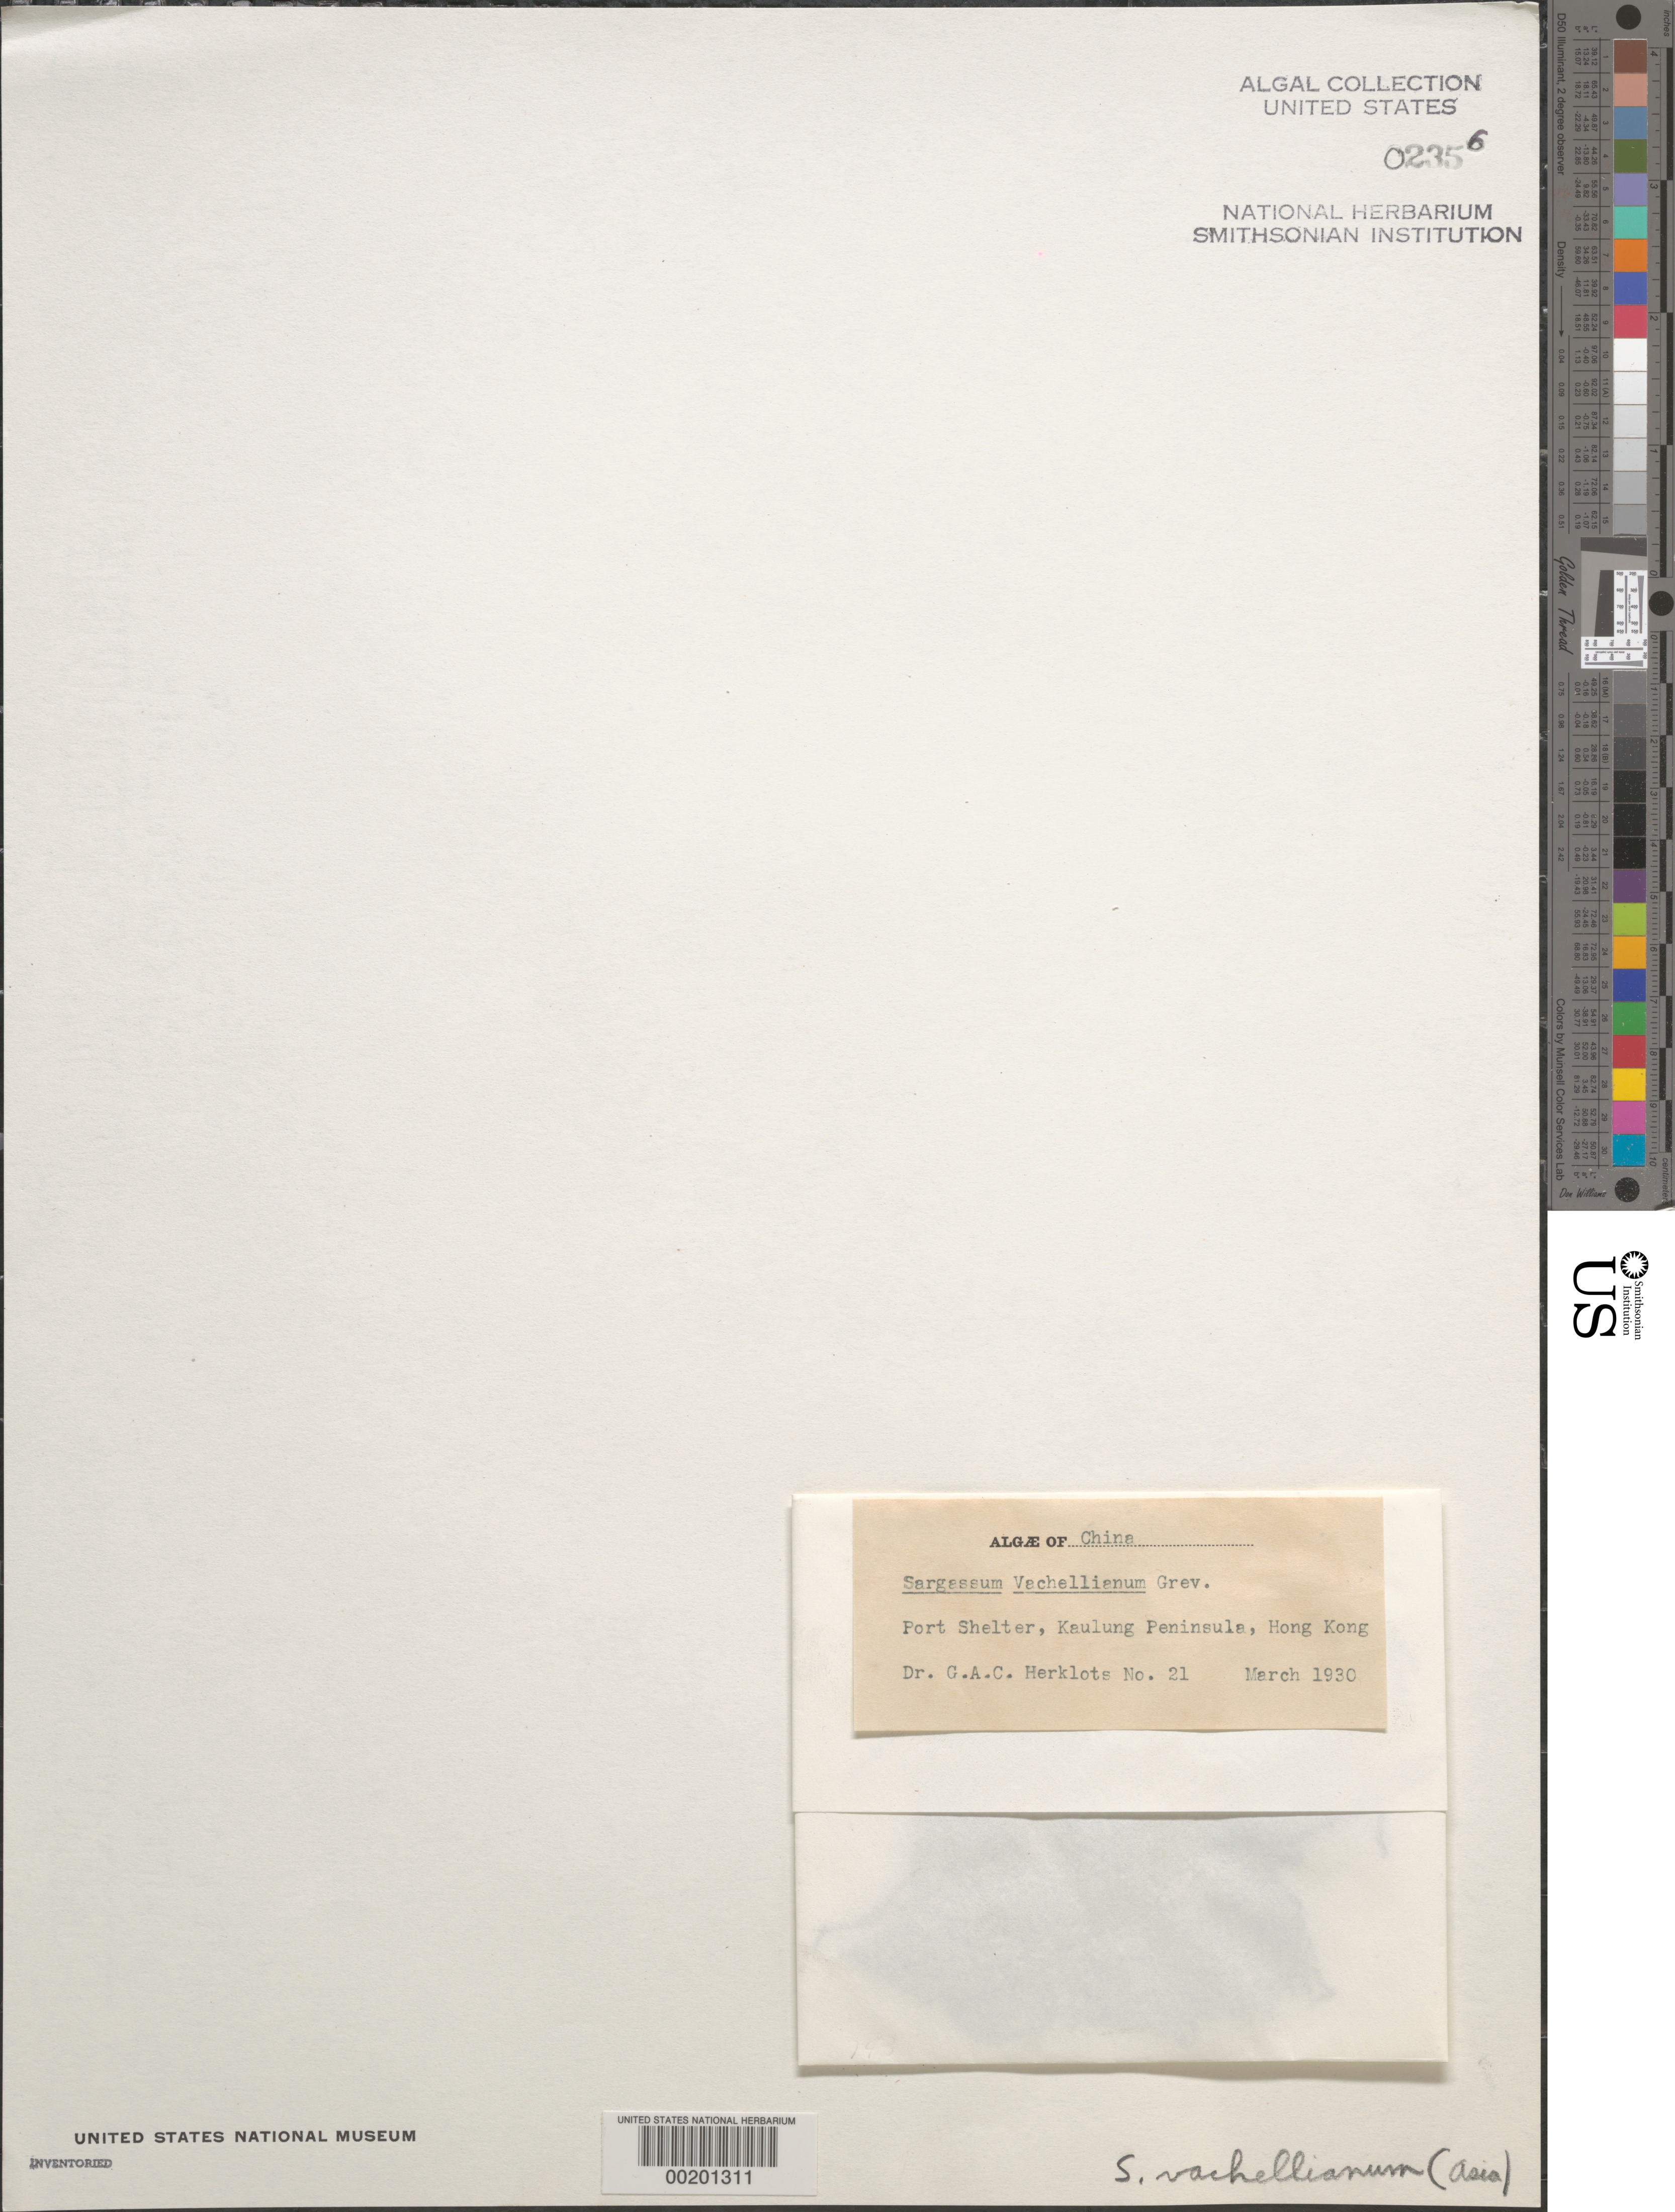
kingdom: Chromista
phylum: Ochrophyta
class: Phaeophyceae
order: Fucales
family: Sargassaceae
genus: Sargassum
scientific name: Sargassum vachellianum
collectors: G. Herklots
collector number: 21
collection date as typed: Mar 1930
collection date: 1930-03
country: China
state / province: Hong Kong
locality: Port Shelter, New Territories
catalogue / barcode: US 2356